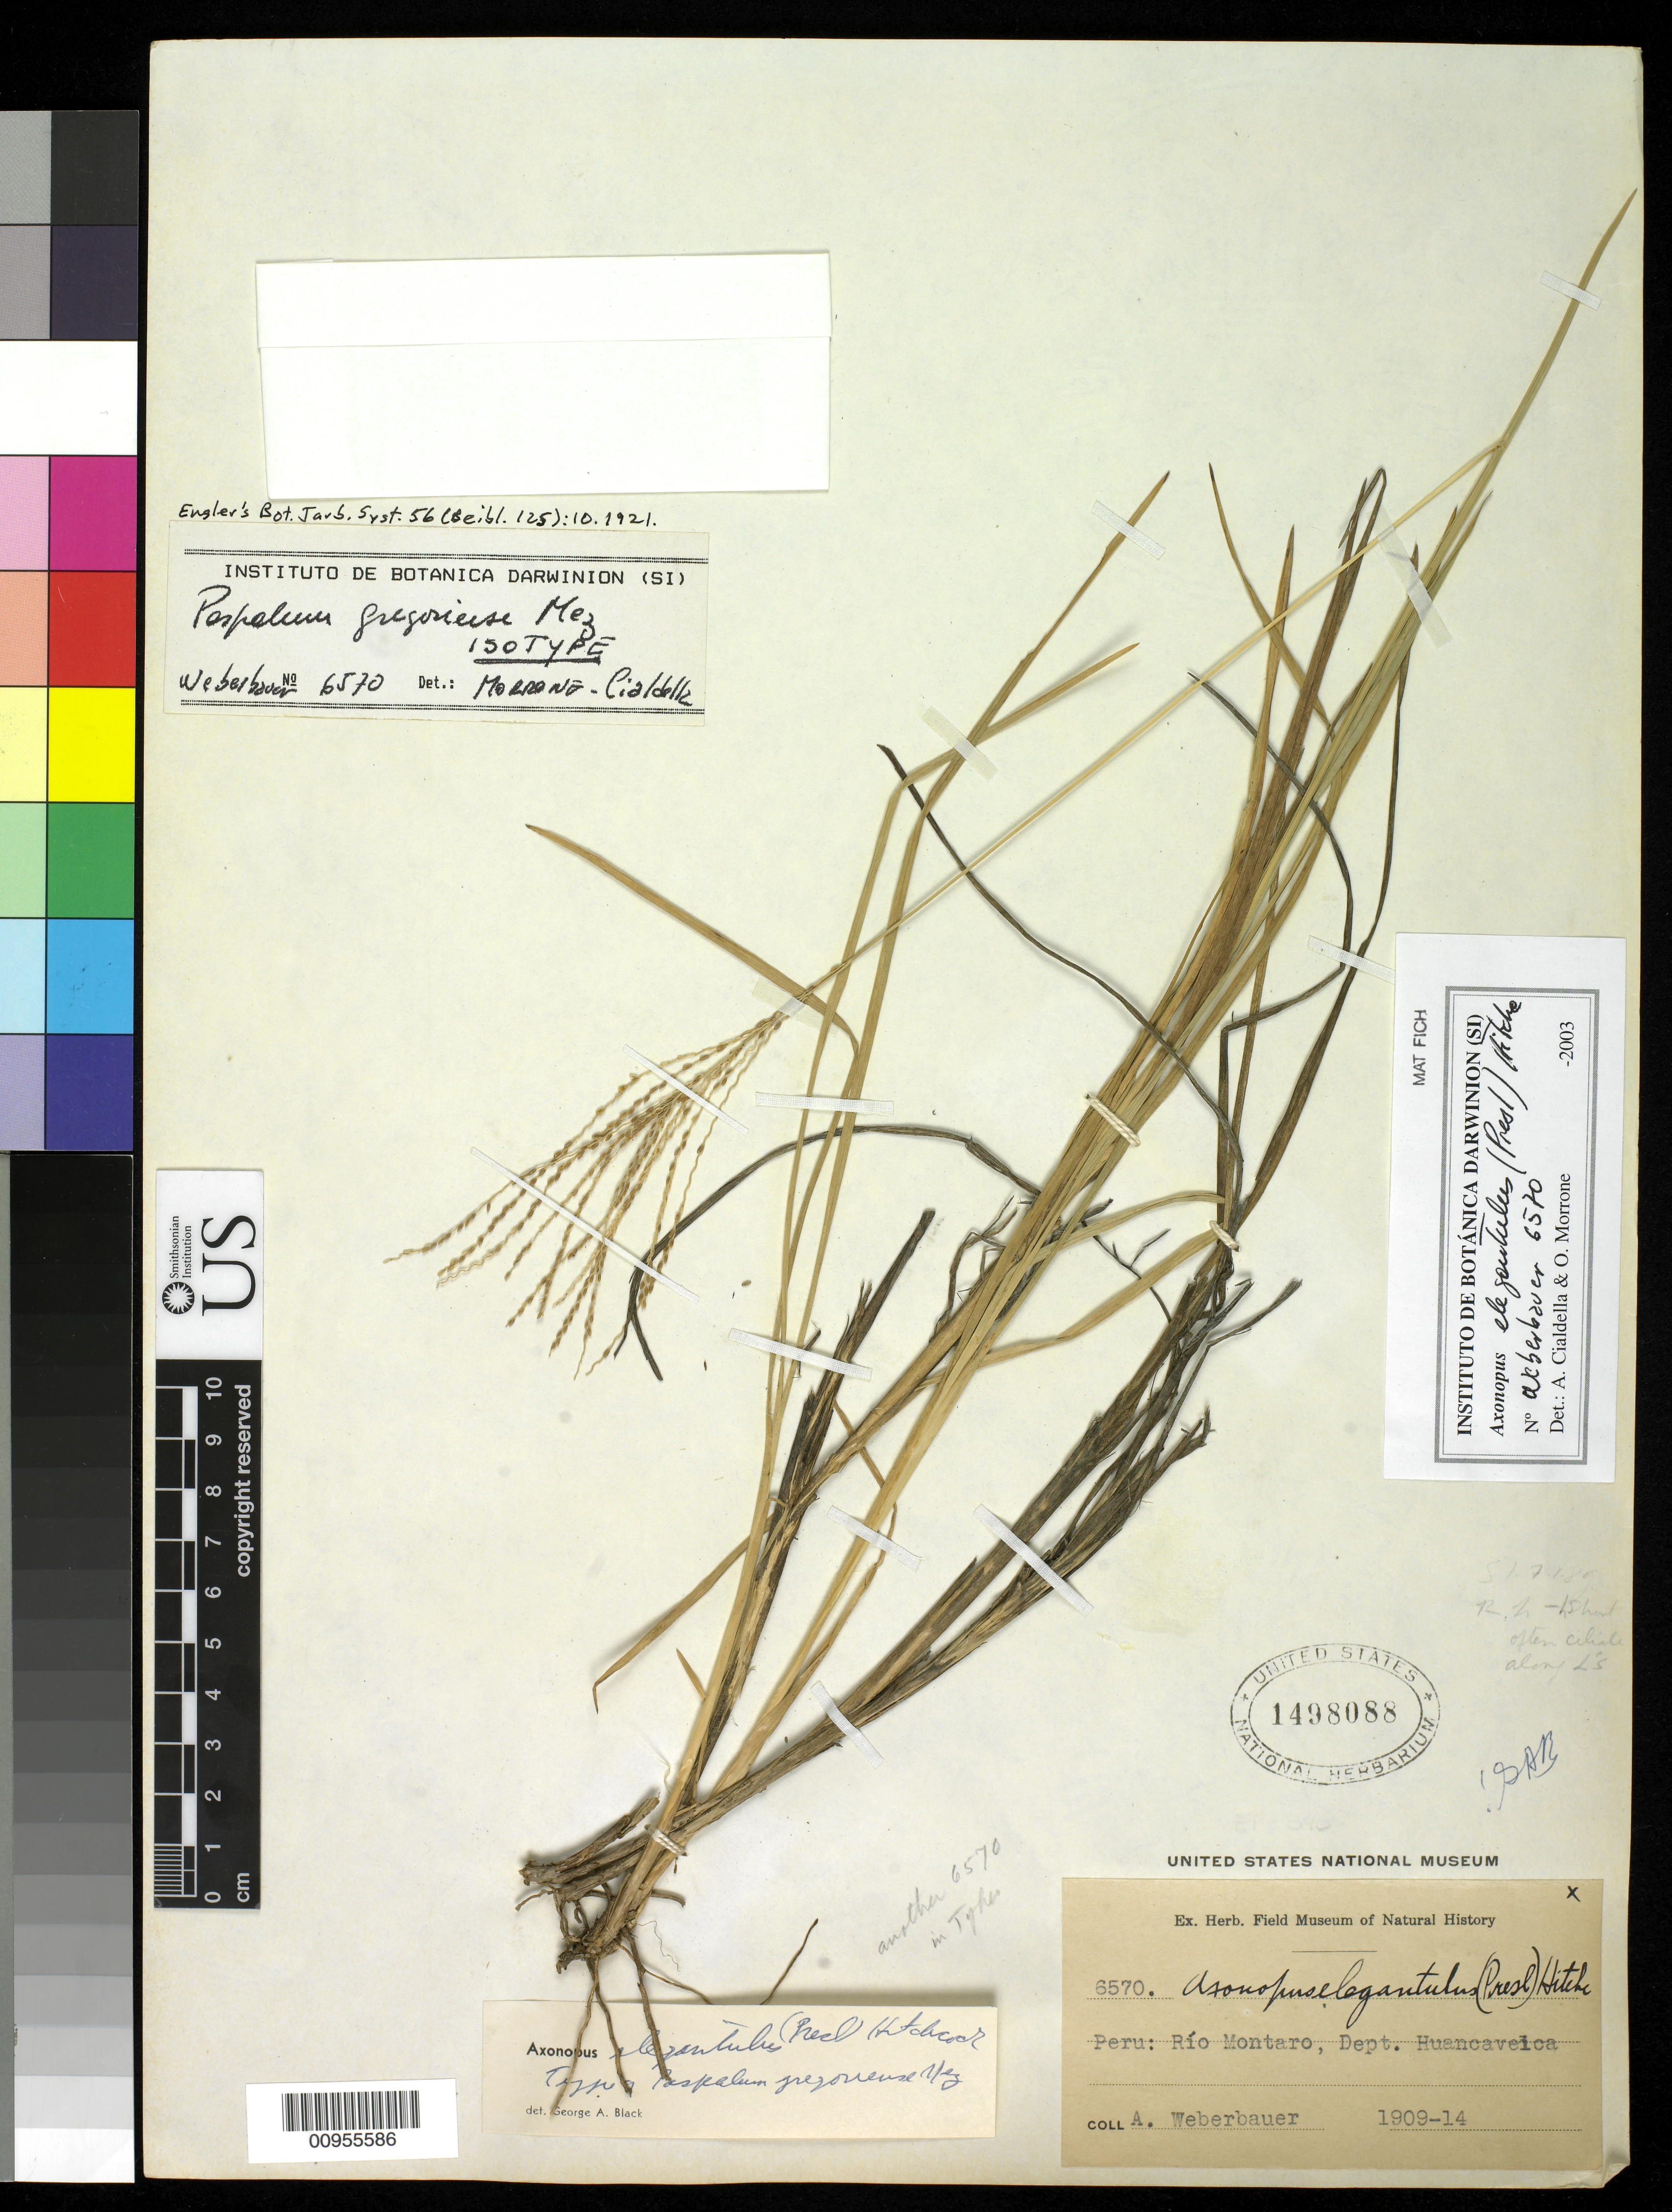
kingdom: Plantae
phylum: Tracheophyta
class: Liliopsida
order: Poales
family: Poaceae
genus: Paspalum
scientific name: Paspalum gregoriense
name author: Mez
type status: Isotype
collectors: A. Weberbauer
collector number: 6570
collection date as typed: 1909 to -- --- 1914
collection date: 1909/1914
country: Peru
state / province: Huancavelica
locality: Peru: Río Montaro, Dept. Huancavelica.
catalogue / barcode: US 1498088